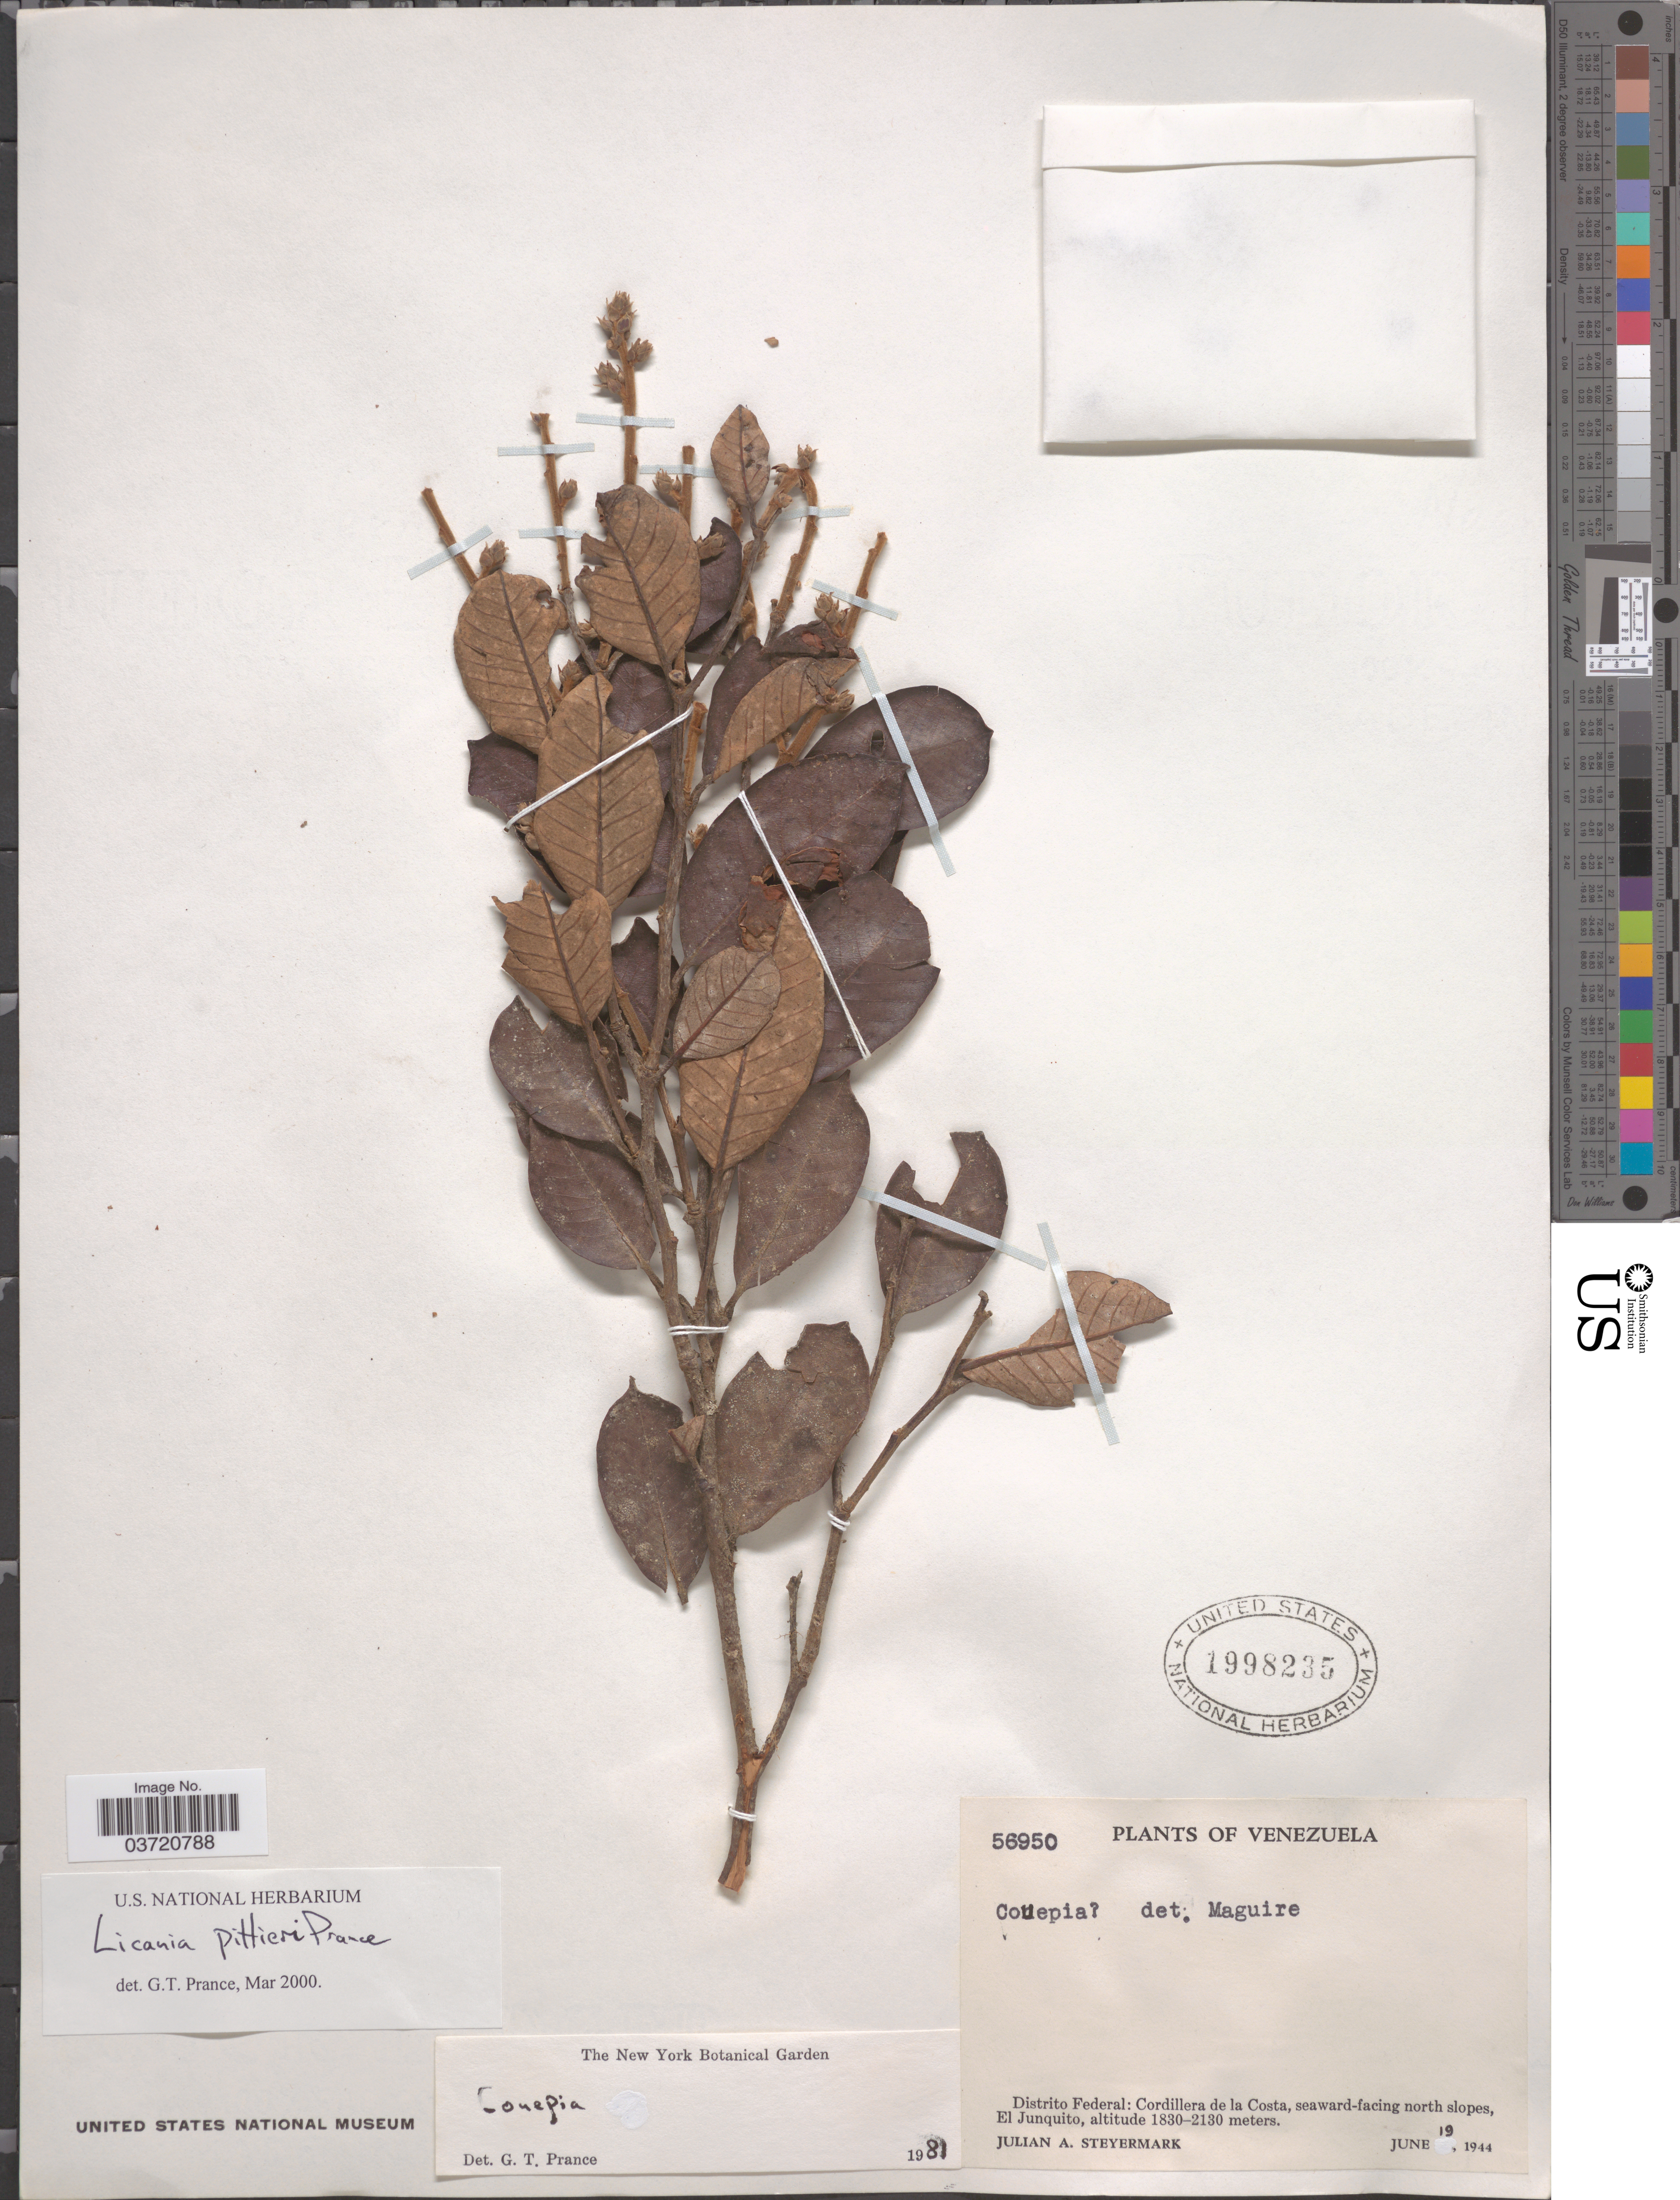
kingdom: Plantae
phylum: Tracheophyta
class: Magnoliopsida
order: Malpighiales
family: Chrysobalanaceae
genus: Licania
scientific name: Licania pittieri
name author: Prance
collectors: J. Steyermark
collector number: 56950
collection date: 1944-06-19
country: Venezuela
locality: Cordillera de la Costa, seaward-facing north slopes, El Junquito.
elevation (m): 1830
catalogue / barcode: US 1998235